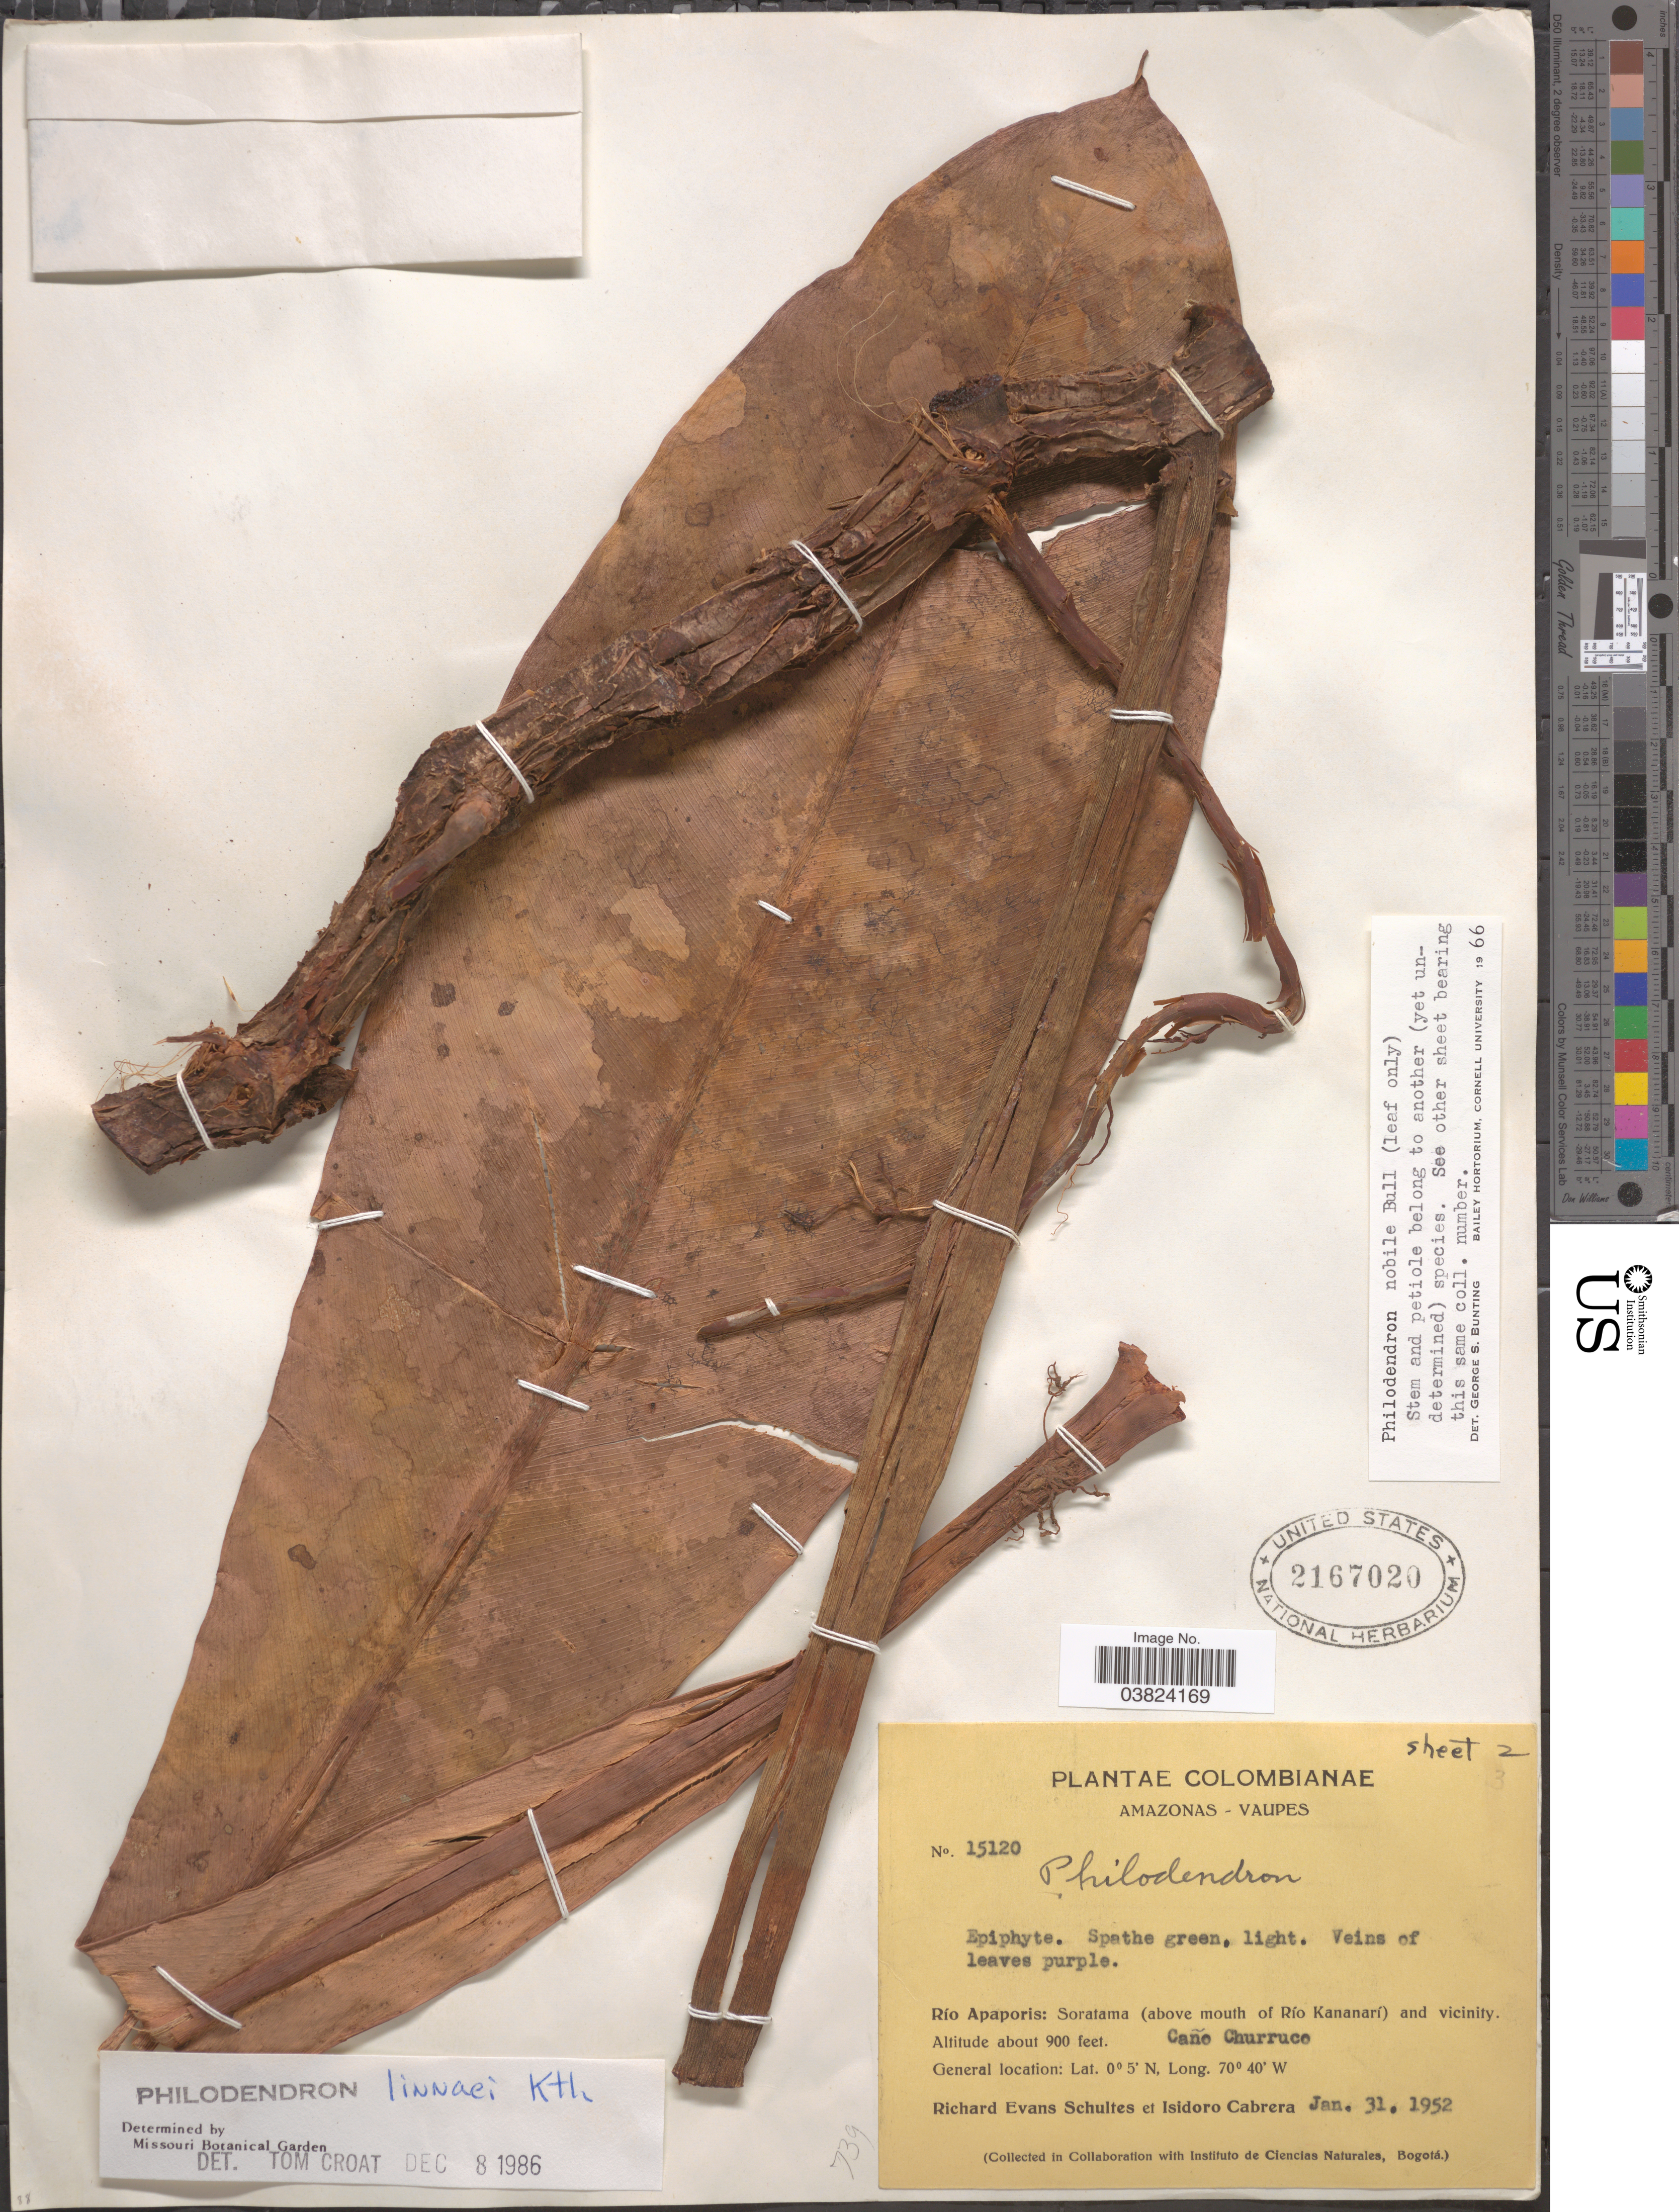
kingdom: Plantae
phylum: Tracheophyta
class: Liliopsida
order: Alismatales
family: Araceae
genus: Philodendron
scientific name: Philodendron linnaei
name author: Kunth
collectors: R. E. Schultes & I. Cabrera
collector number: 15120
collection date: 1952-01-31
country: Colombia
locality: Amazonas-Vaupes. Río Apaporis: Soratama (above mouth of Río Kananarí) and vicinity. Caño Churruco.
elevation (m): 274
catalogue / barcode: US 2167020